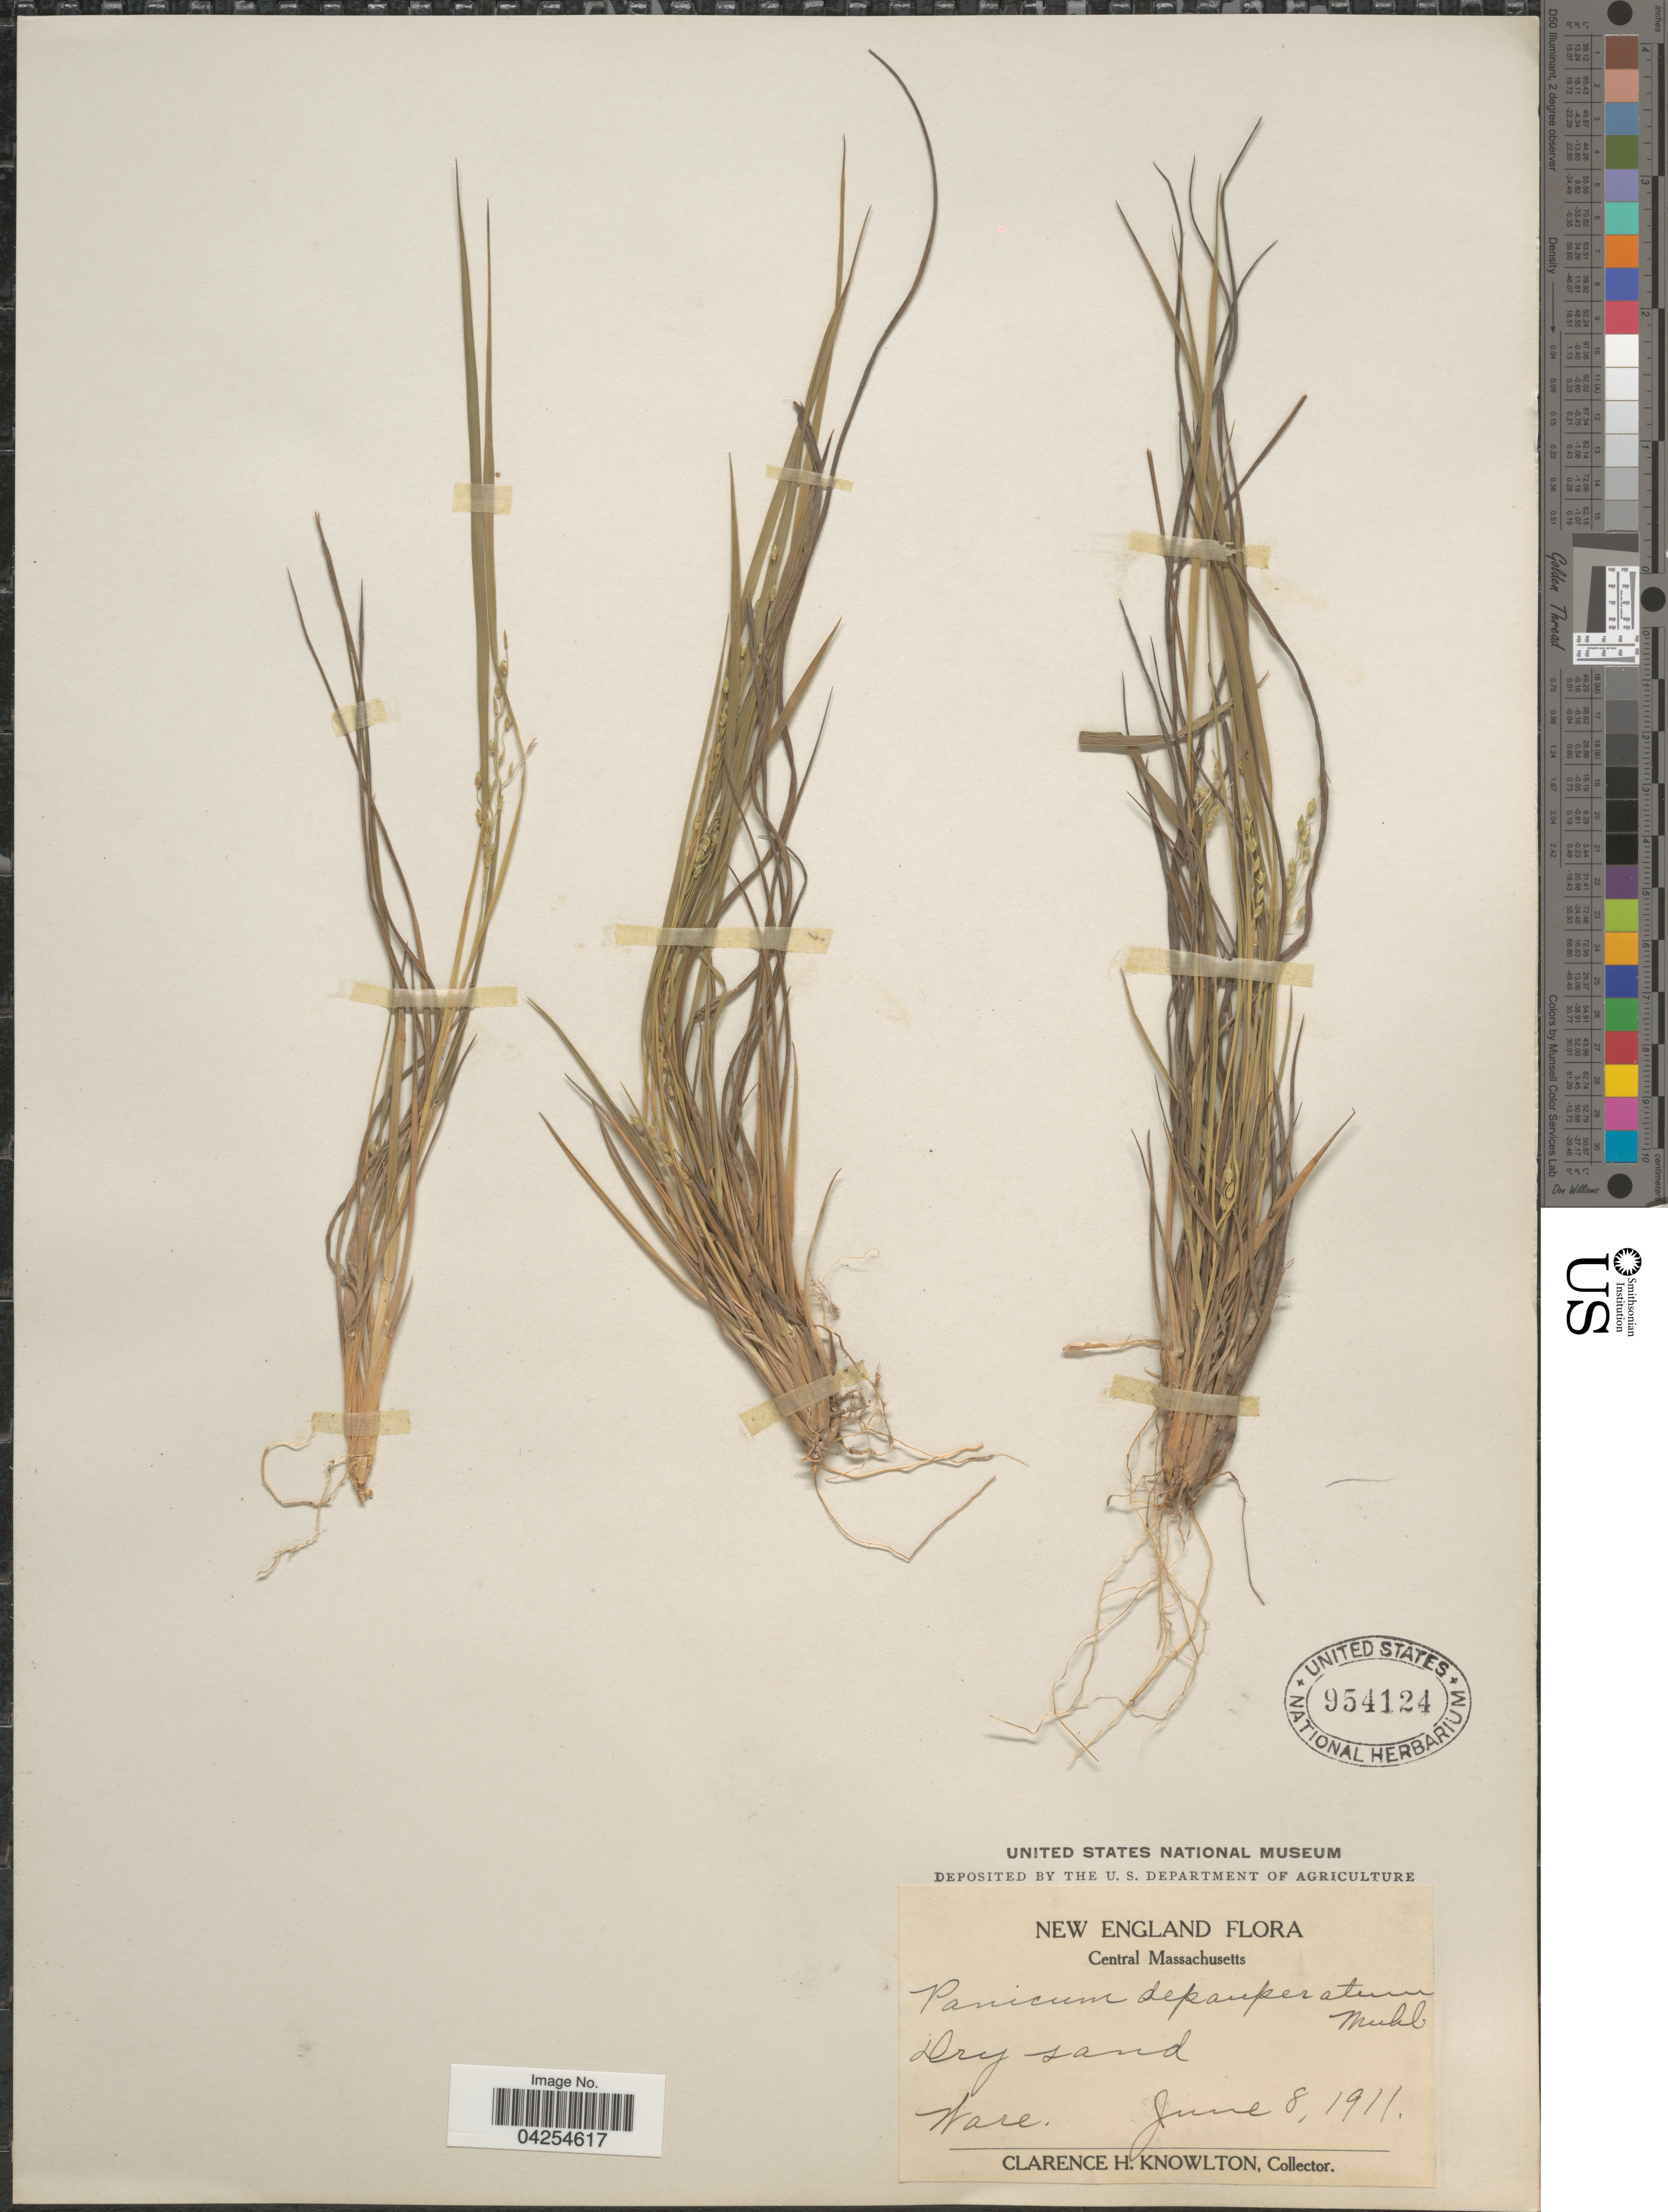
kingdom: Plantae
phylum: Tracheophyta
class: Liliopsida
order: Poales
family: Poaceae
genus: Dichanthelium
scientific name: Dichanthelium depauperatum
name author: (Muhl.) Gould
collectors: C. H. Knowlton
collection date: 1911-06-08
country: United States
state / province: Massachusetts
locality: New England. Central Massachusetts.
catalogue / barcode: US 954124